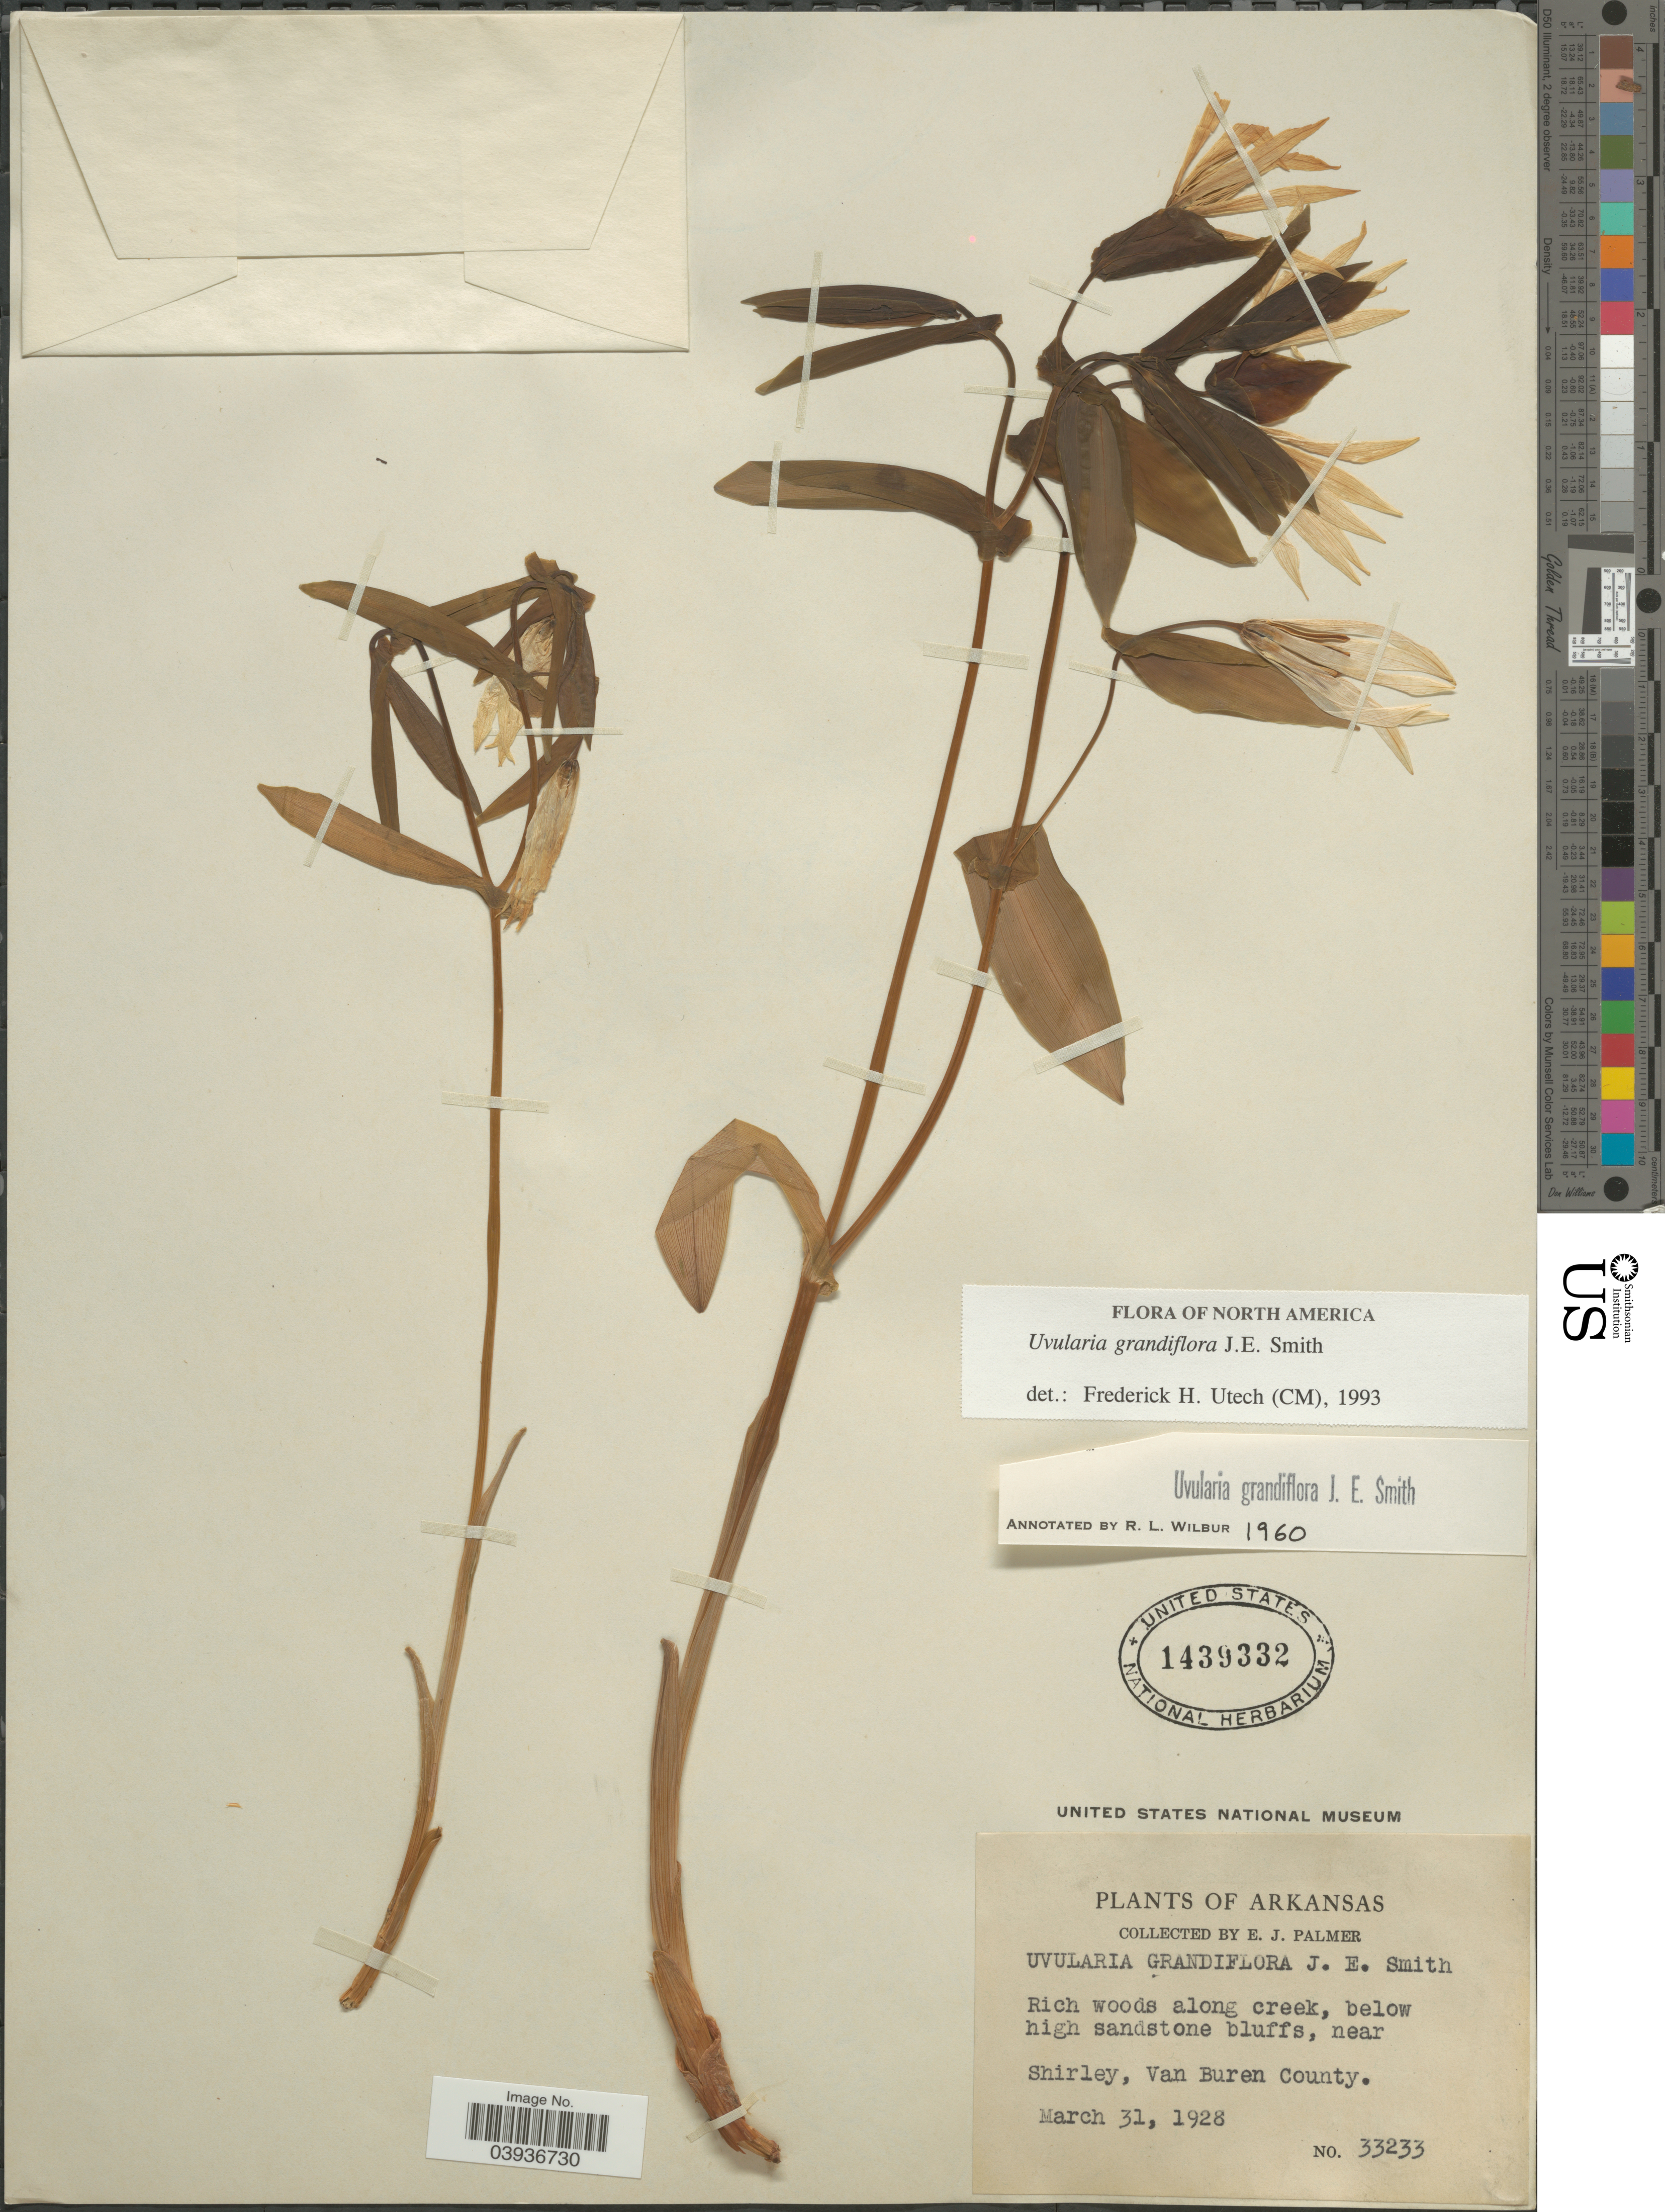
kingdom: Plantae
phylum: Tracheophyta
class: Liliopsida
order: Liliales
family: Colchicaceae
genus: Uvularia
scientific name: Uvularia grandiflora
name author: Sm.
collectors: E. J. Palmer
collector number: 33233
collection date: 1928-03-31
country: United States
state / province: Arkansas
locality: Rich woods along creek, below sandstone bluffs, near Shirley, Van Buren County.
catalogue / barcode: US 1439332